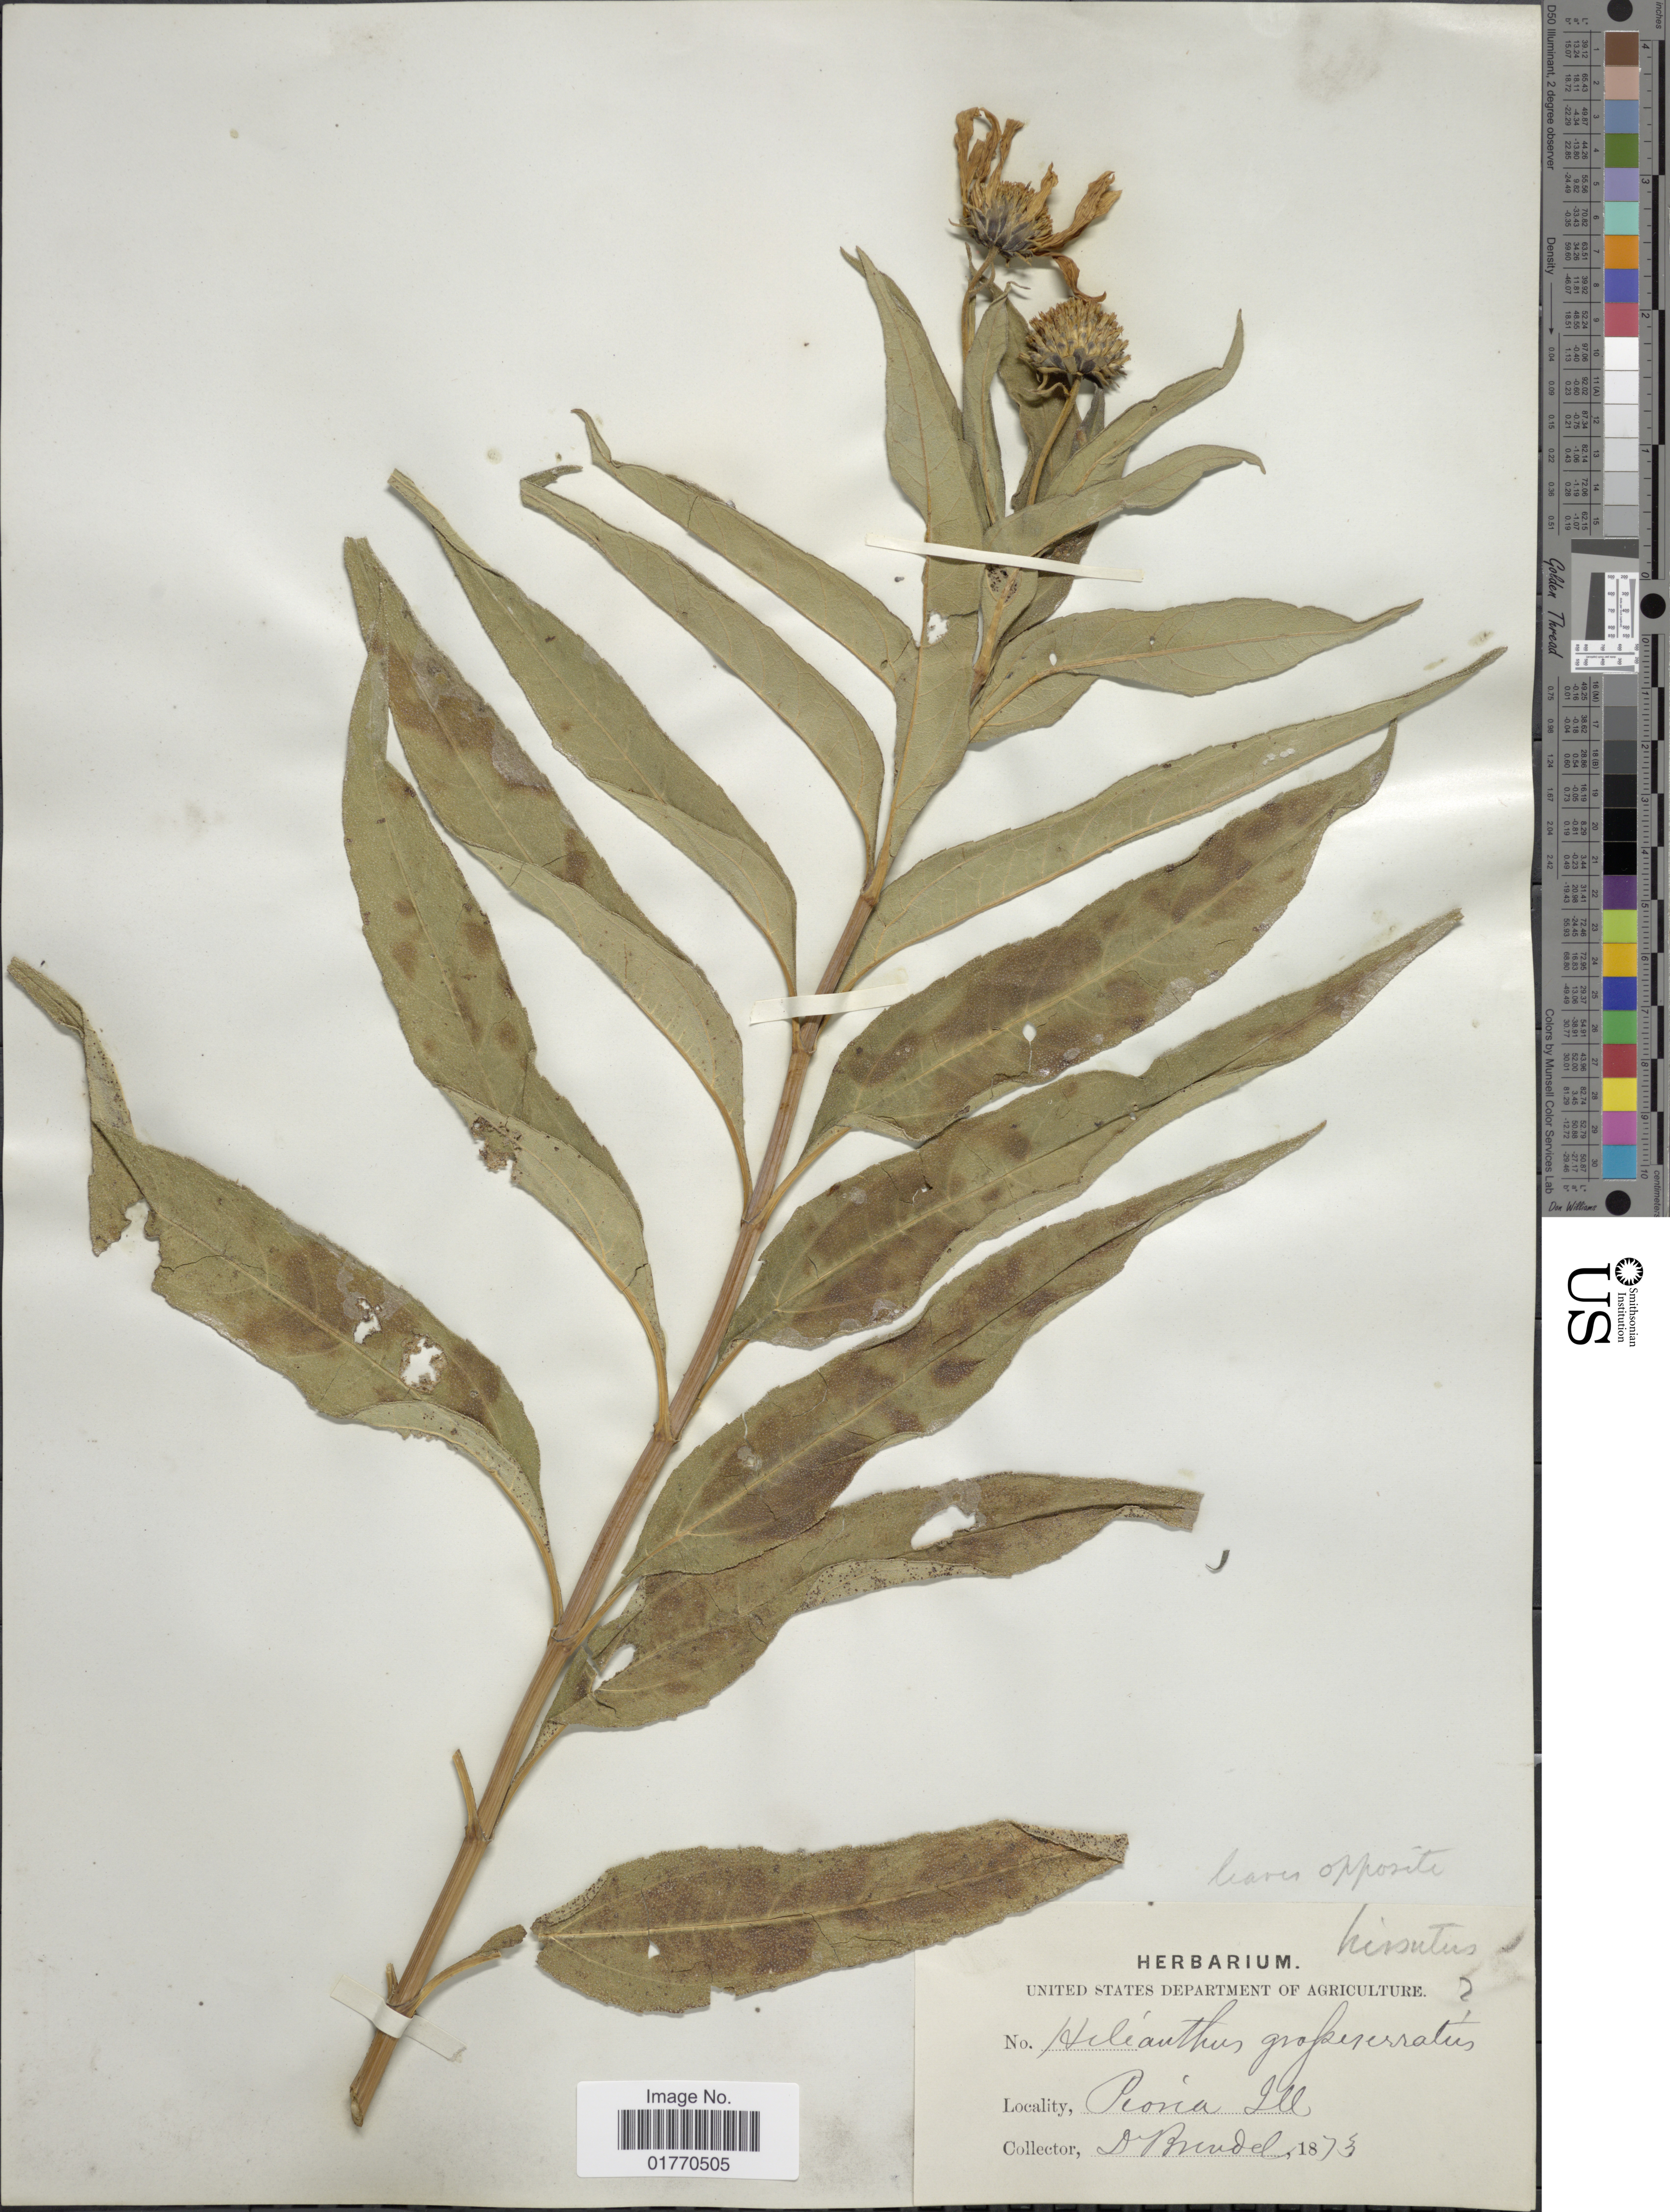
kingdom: Plantae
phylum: Tracheophyta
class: Magnoliopsida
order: Asterales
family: Asteraceae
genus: Helianthus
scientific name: Helianthus grosseserratus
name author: M. Martens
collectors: F. Brendel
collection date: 1873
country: United States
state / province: Illinois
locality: Peoria